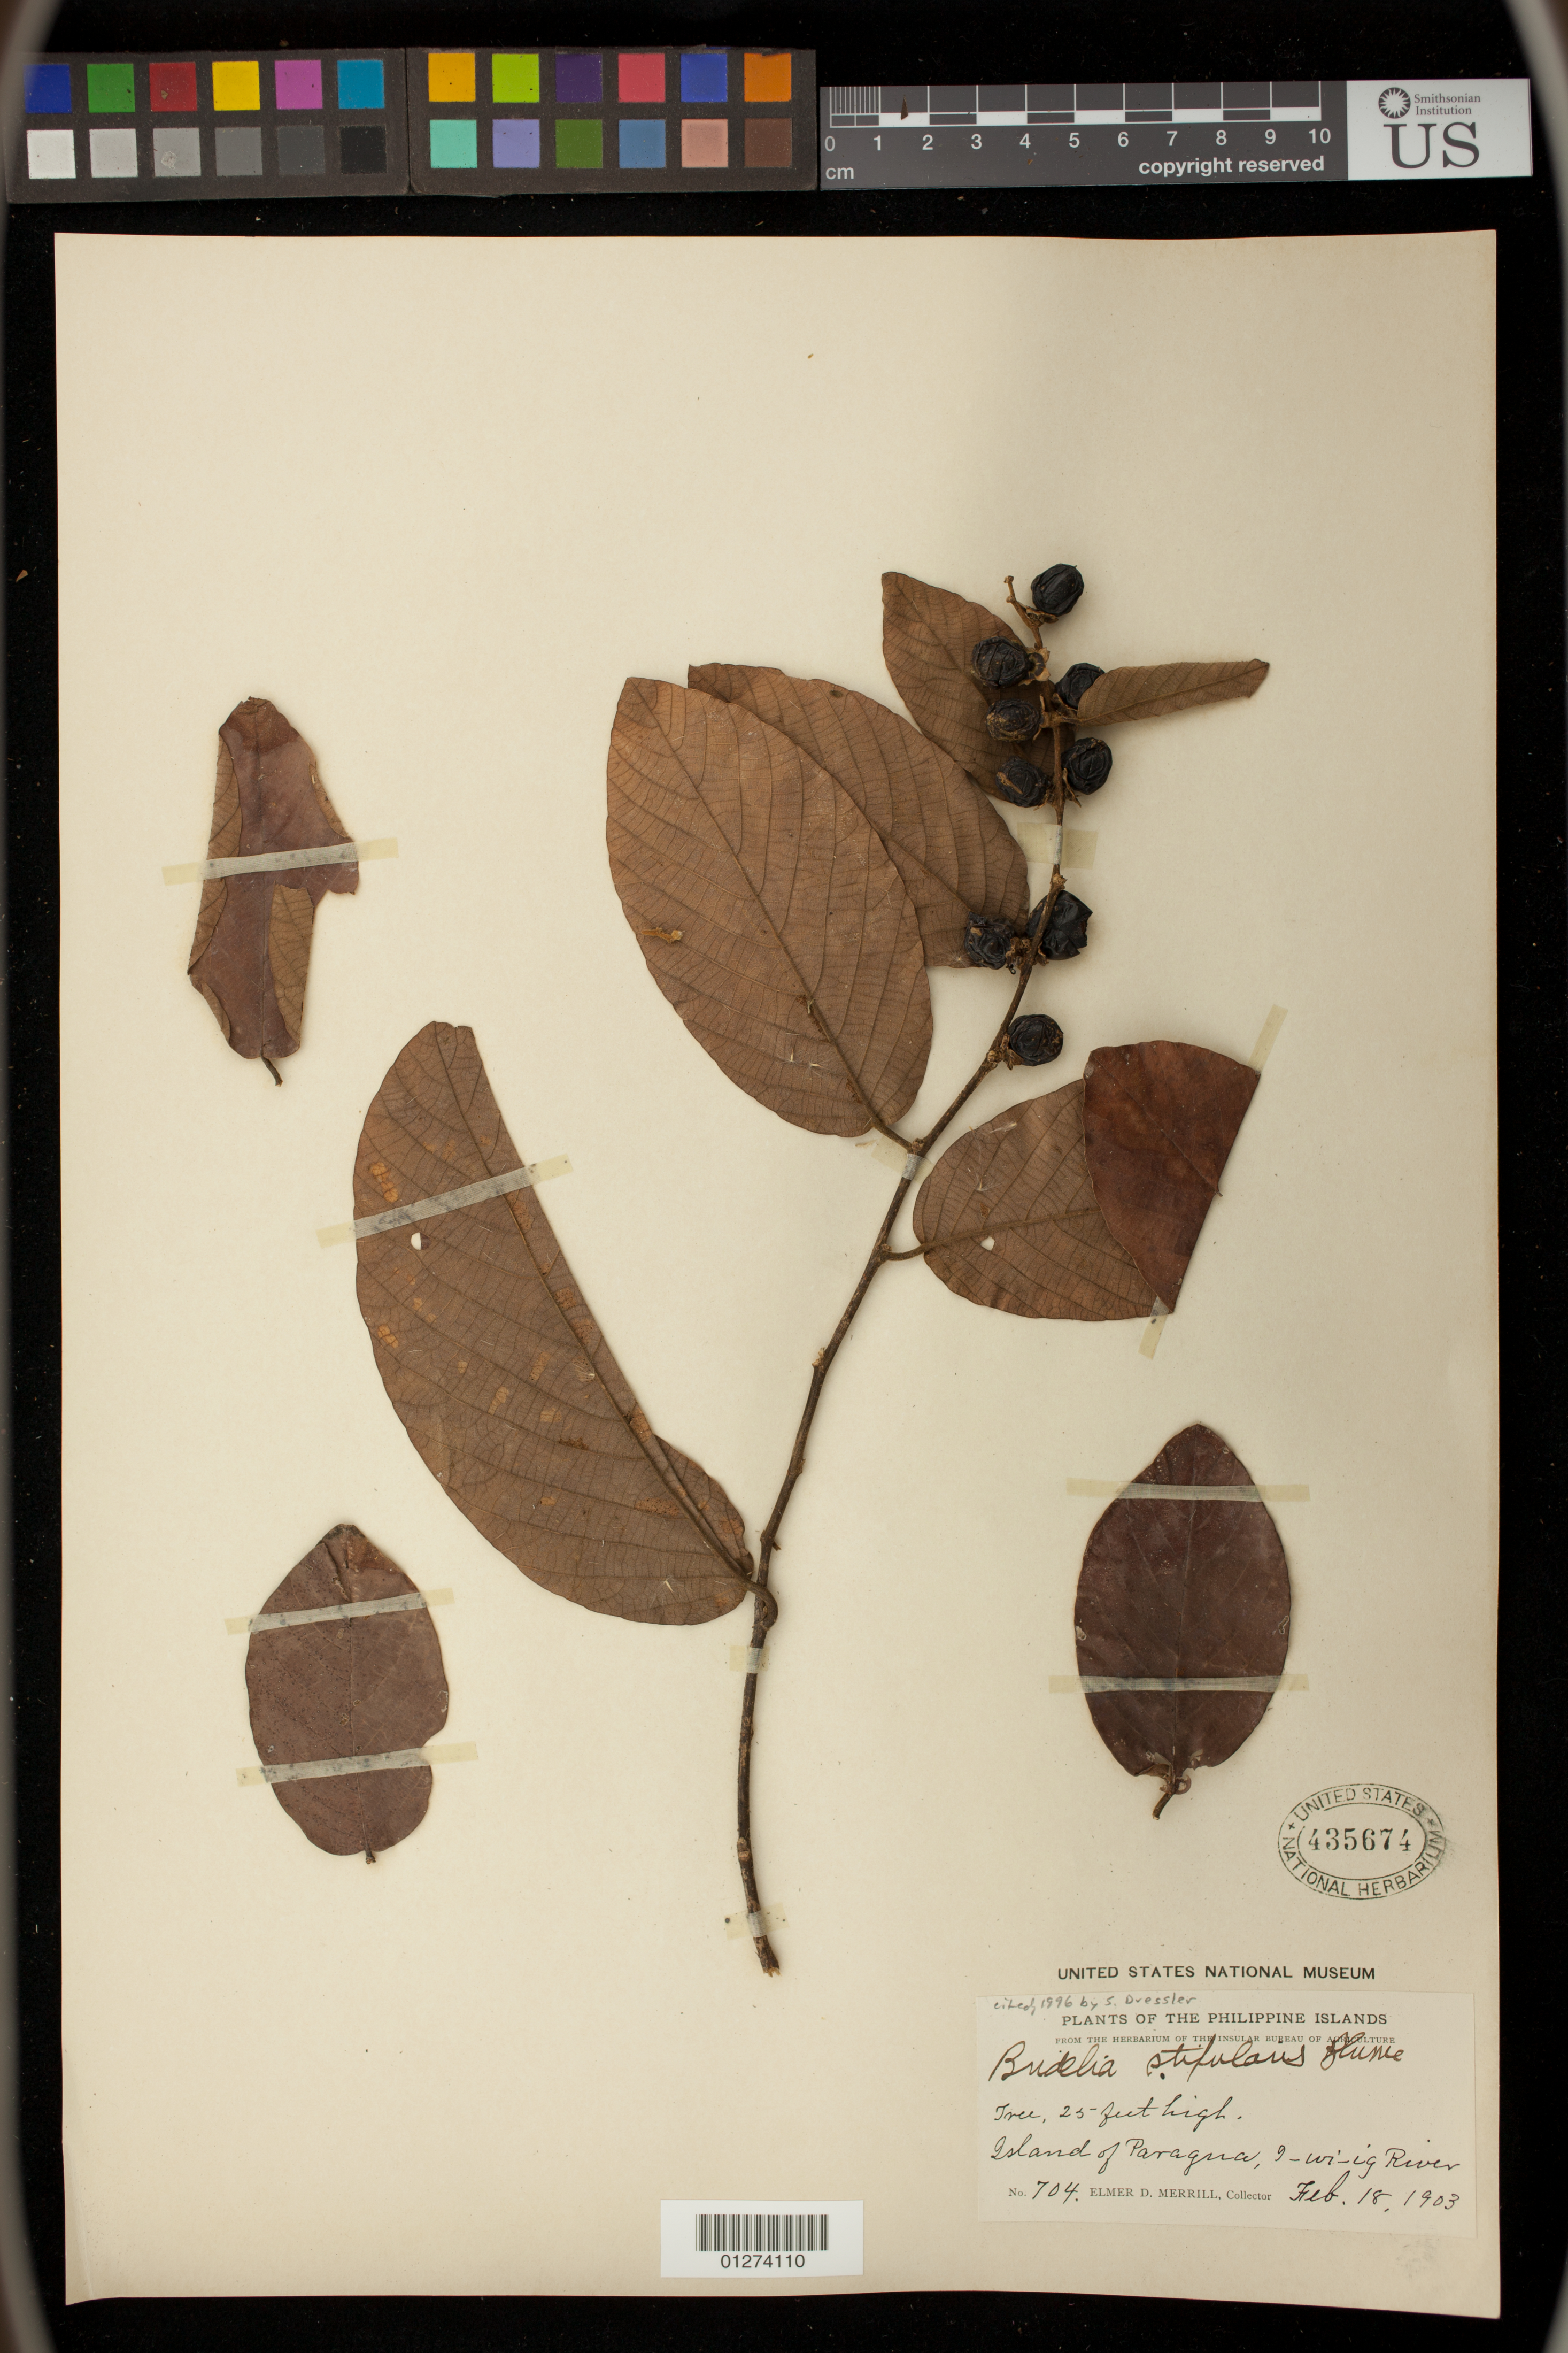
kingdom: Plantae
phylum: Tracheophyta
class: Magnoliopsida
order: Malpighiales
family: Phyllanthaceae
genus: Bridelia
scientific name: Bridelia stipularis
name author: (L.) Blume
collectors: E. D. Merrill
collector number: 704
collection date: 1903-02-18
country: Philippines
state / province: Mimaropa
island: Palawan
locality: Island of Paragua [Palawan], I-wi-ig River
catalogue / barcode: US 435674